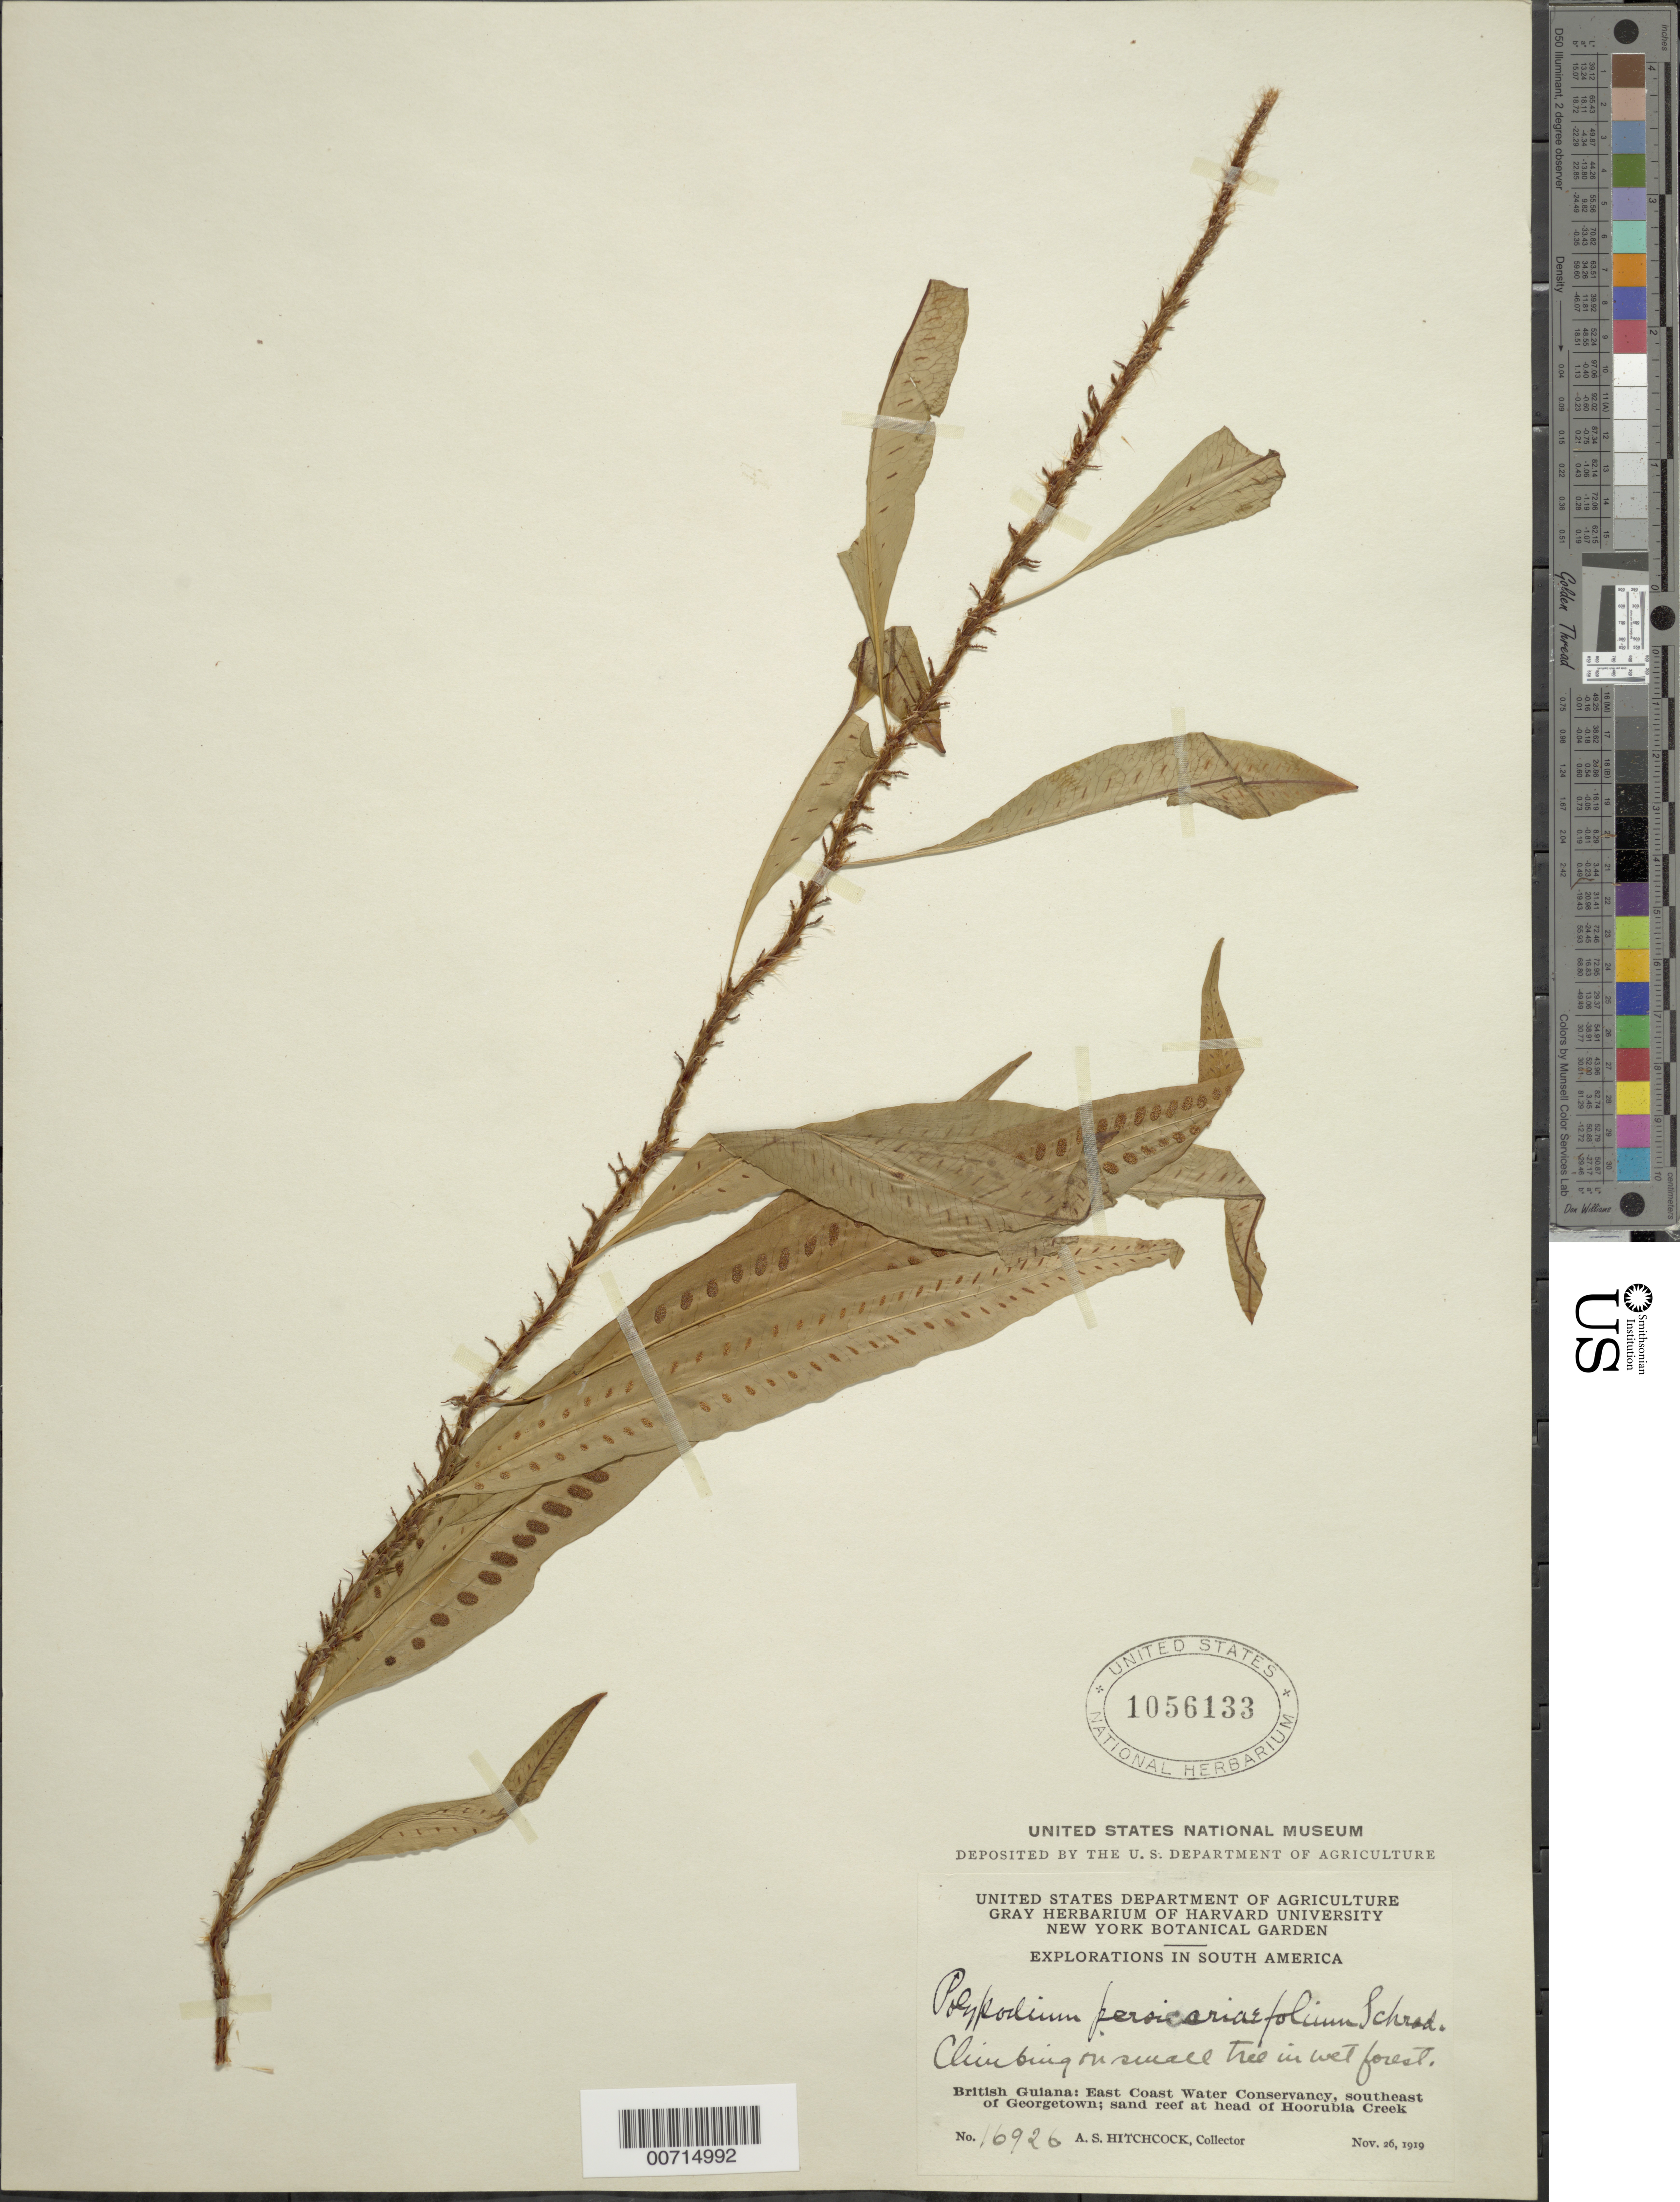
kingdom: Plantae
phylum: Tracheophyta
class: Polypodiopsida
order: Polypodiales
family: Polypodiaceae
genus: Microgramma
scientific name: Microgramma persicariifolia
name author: (Schrad.) C. Presl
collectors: A. S. Hitchcock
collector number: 16926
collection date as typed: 26-Nov-19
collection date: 1919-11-26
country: Guyana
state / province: Demerara-Mahaica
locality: Hoorubea Creek, head of, SE of Georgetown, East Coast Water Conservancy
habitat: Wet field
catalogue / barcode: US 1056133